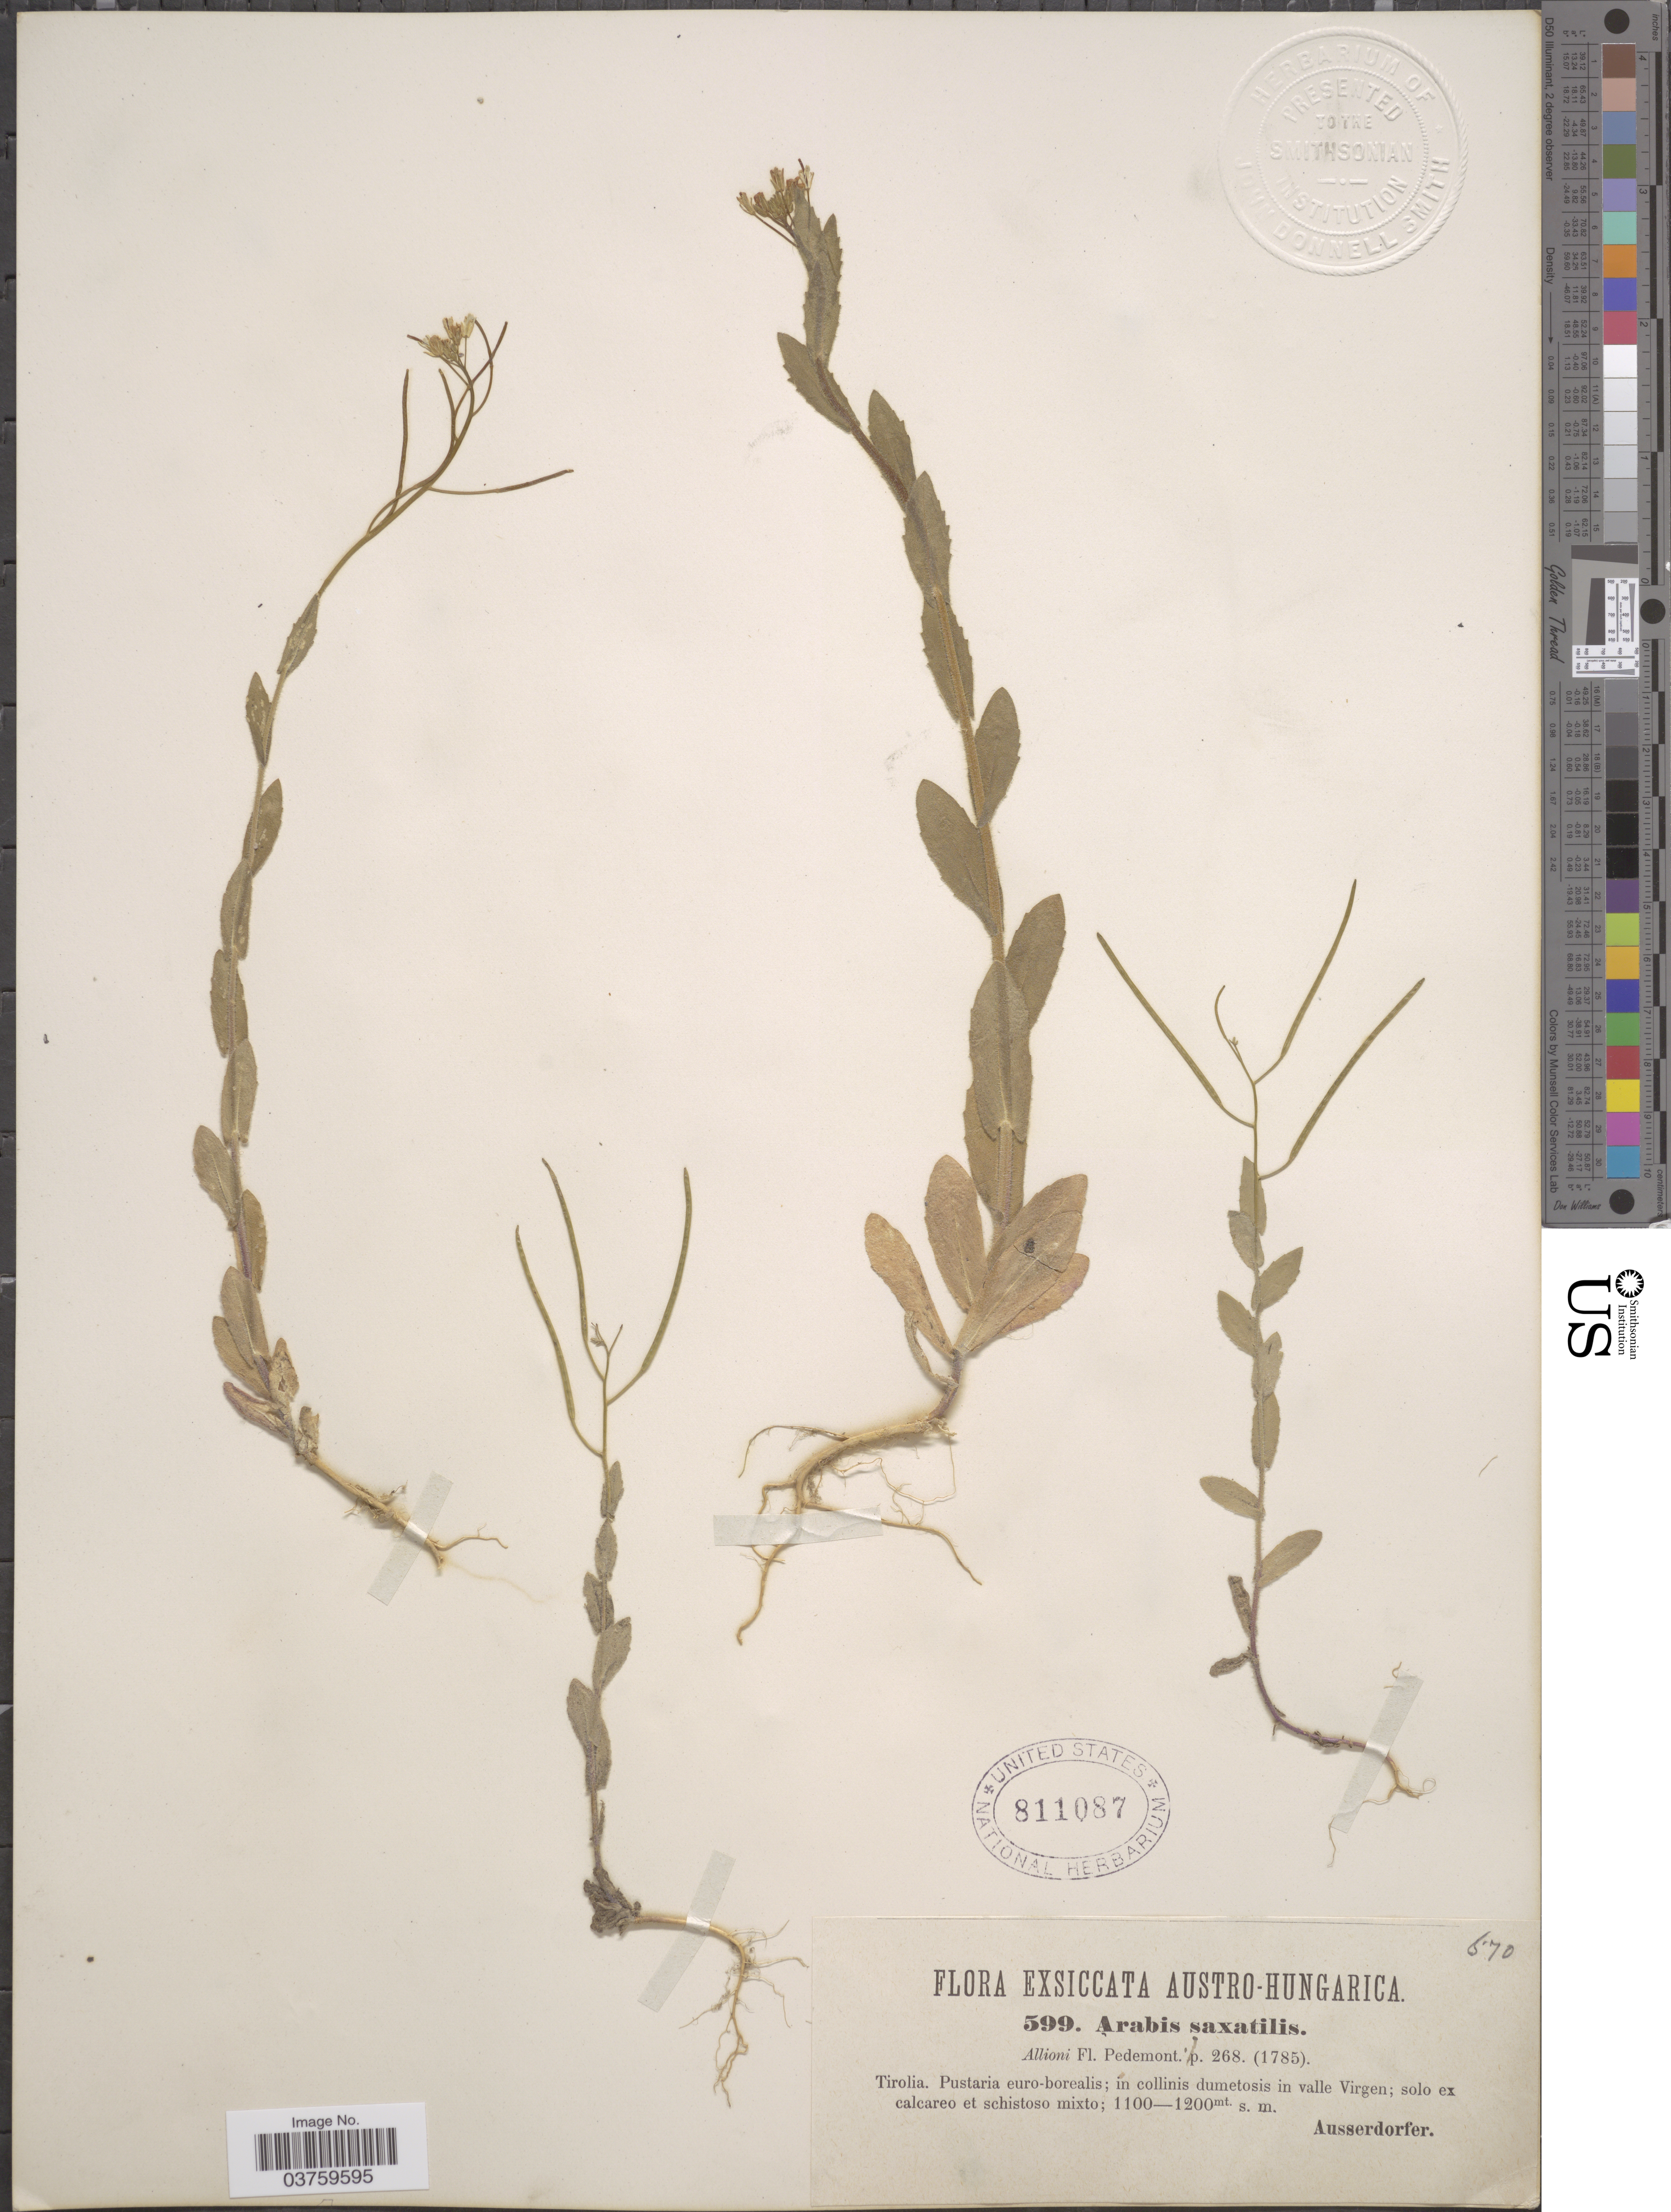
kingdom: Plantae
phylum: Tracheophyta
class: Magnoliopsida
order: Brassicales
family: Brassicaceae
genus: Arabis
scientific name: Arabis saxatilis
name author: All.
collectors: Ausserdorfer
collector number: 599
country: Austria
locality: Austro-Hungarica. Tirolia. Pustaria euro-borealis; in collinis dumetosis in valle Virgen; solo ex calcareo et schistoso mixto.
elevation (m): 1100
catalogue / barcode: US 811087